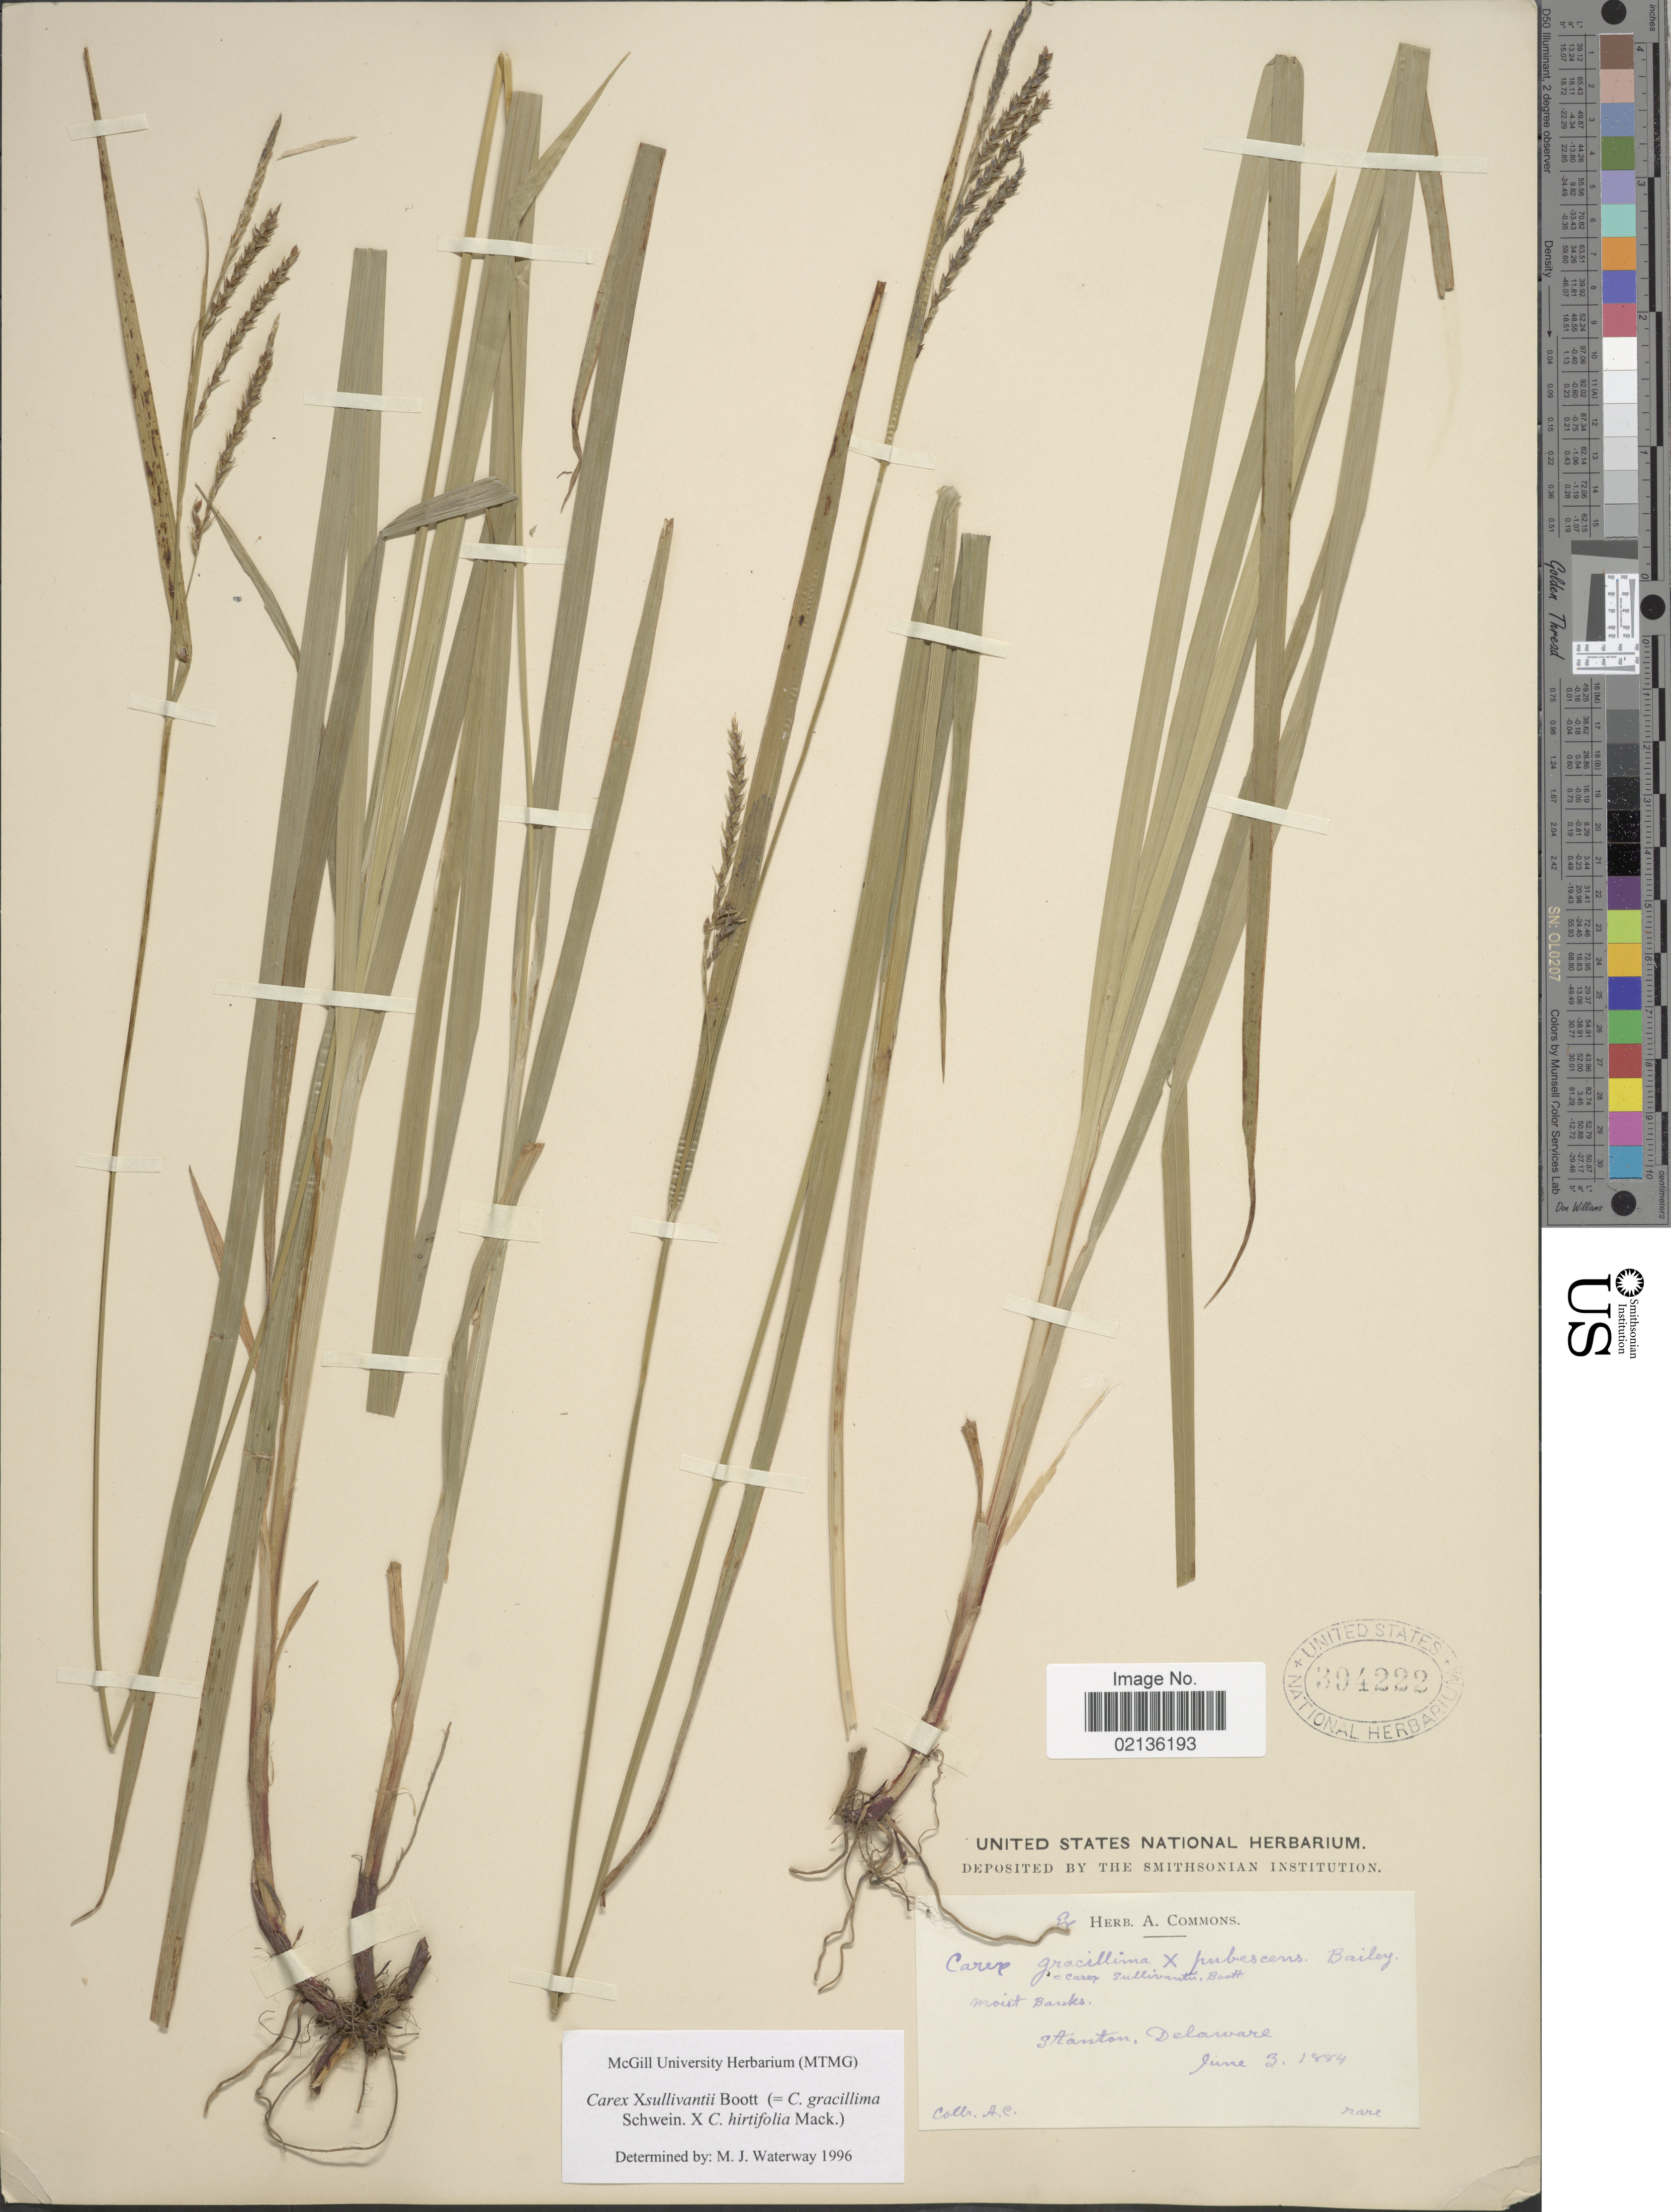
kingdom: Plantae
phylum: Tracheophyta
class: Liliopsida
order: Poales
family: Cyperaceae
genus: Carex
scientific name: Carex x sullivantii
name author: Boott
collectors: A. Commons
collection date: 1884-06-03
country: United States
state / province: Delaware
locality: Stanton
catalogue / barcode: US 394222